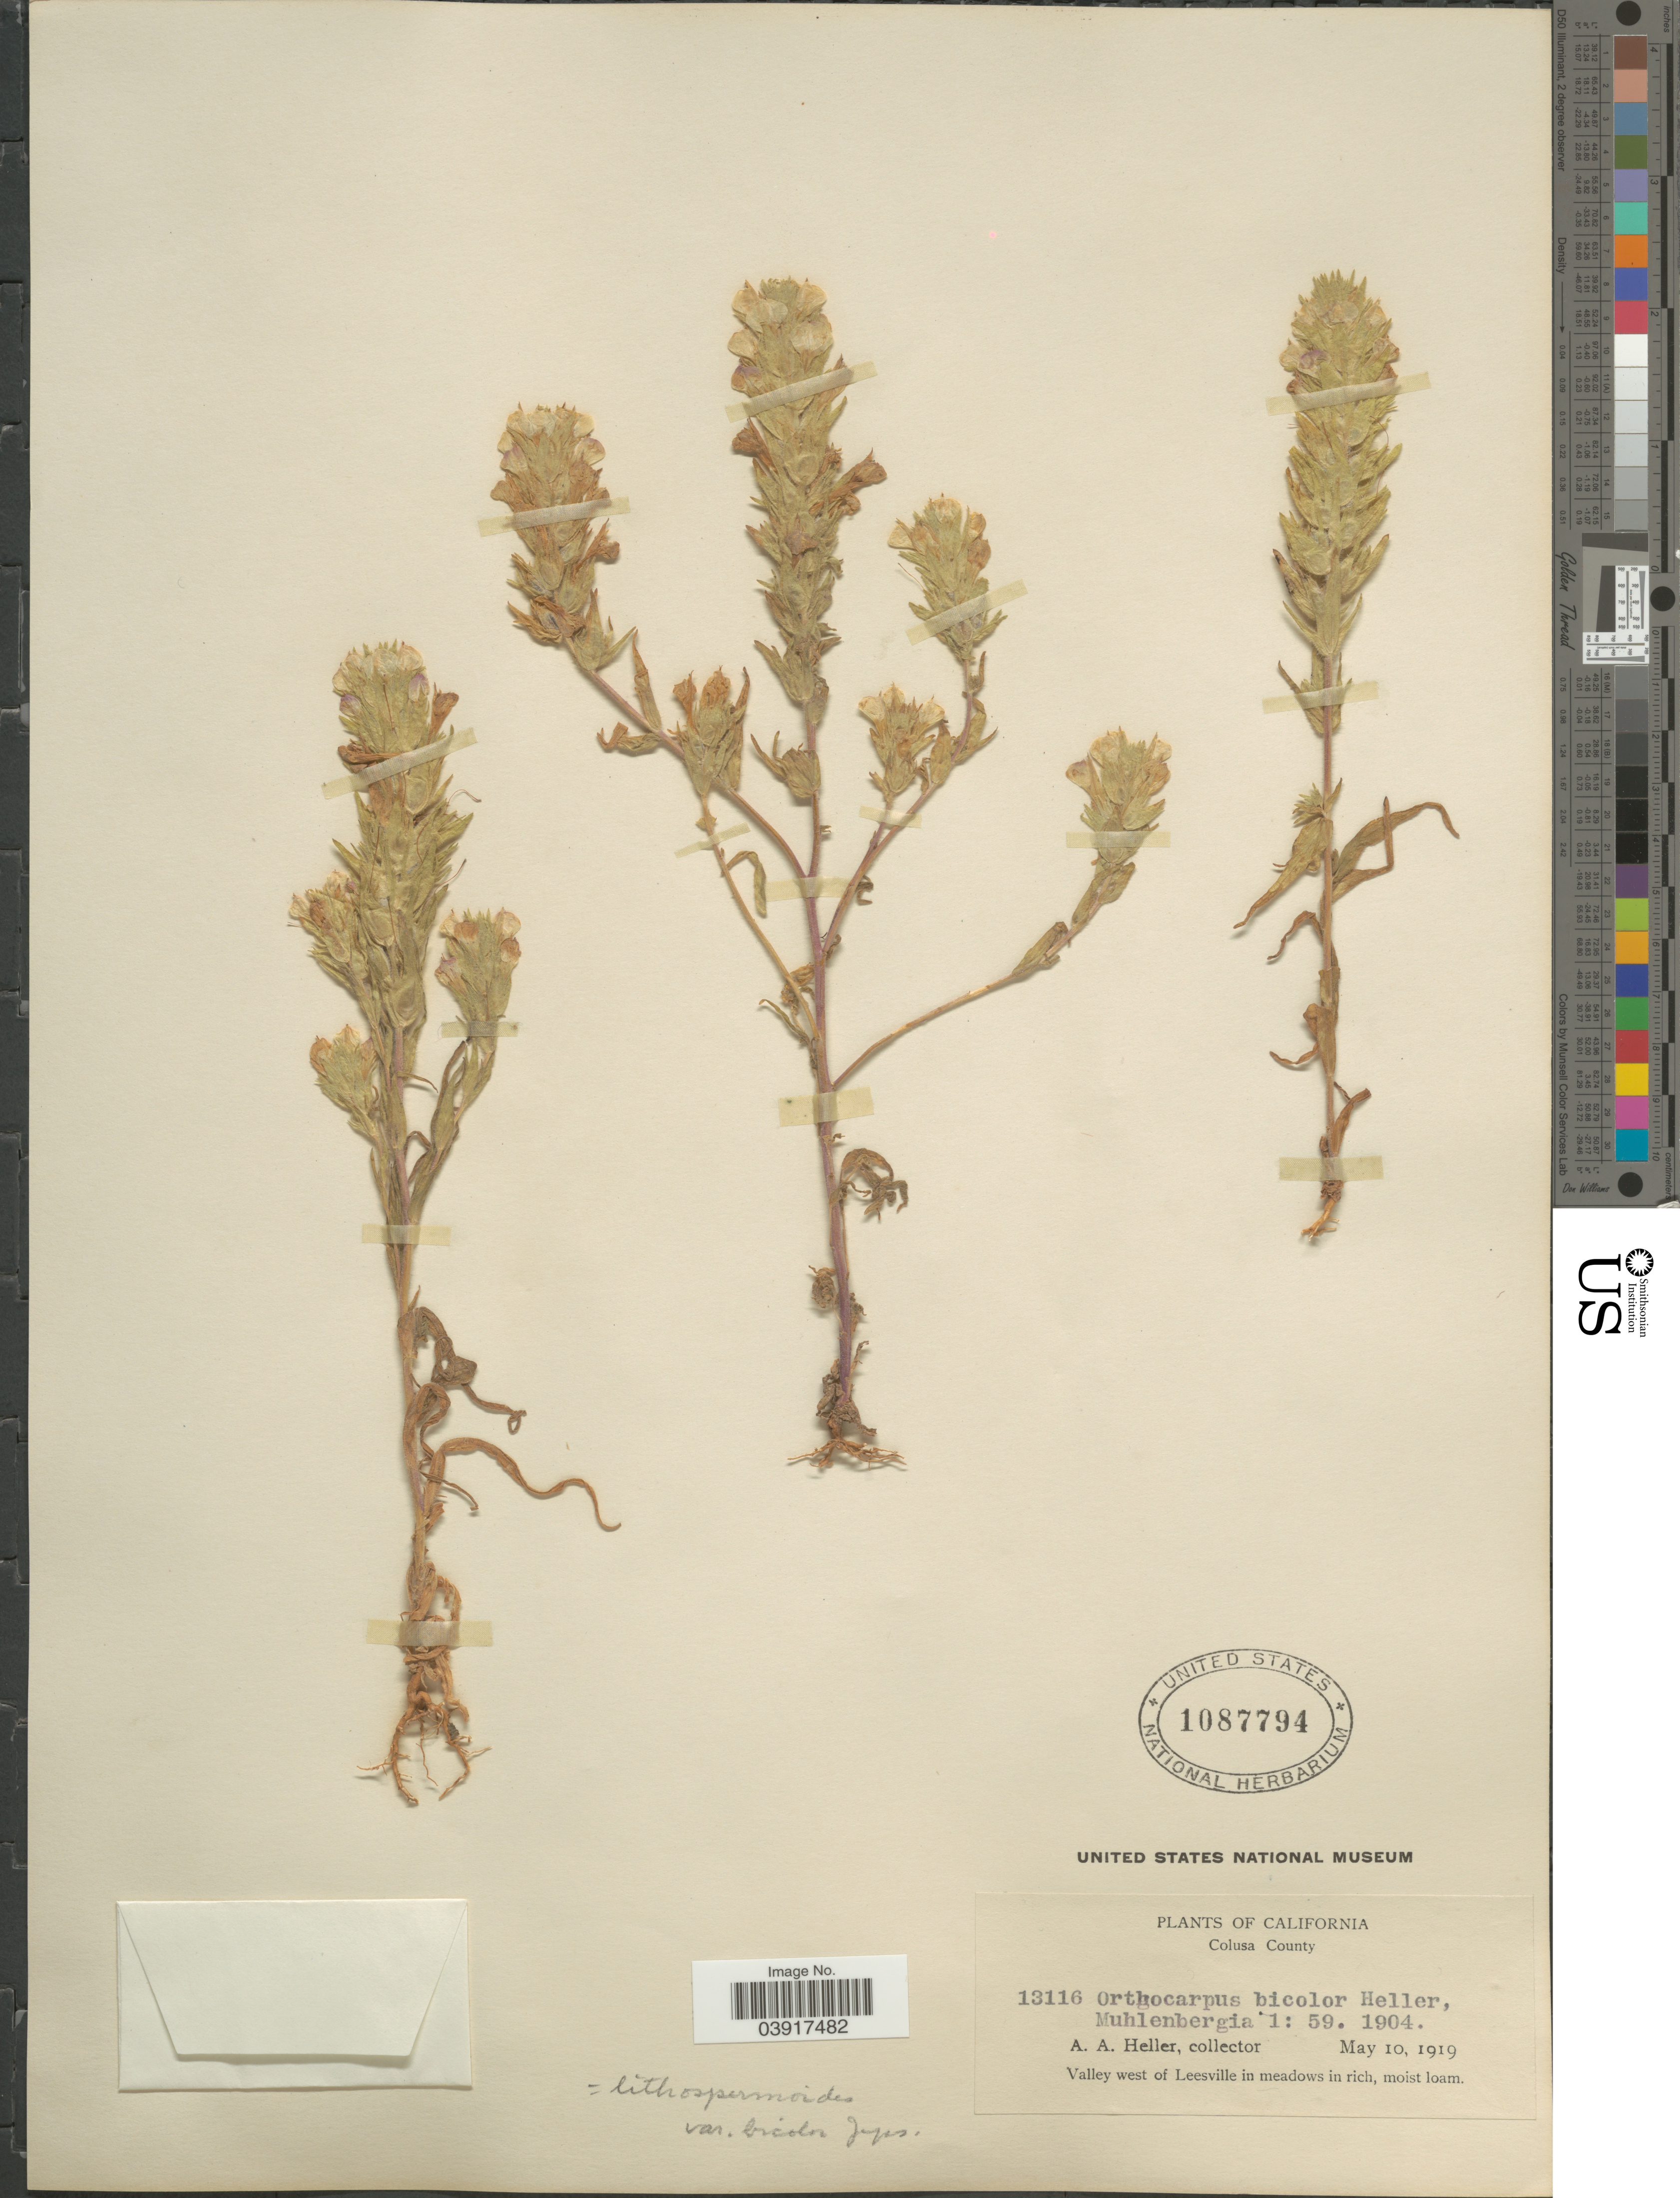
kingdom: Plantae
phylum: Tracheophyta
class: Magnoliopsida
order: Lamiales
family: Orobanchaceae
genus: Orthocarpus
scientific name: Orthocarpus lithospermoides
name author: Benth.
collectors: A. A. Heller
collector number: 13116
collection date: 1919-05-10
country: United States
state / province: California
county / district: Colusa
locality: Colusa County. Valley west of Leesville.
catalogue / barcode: US 1087794